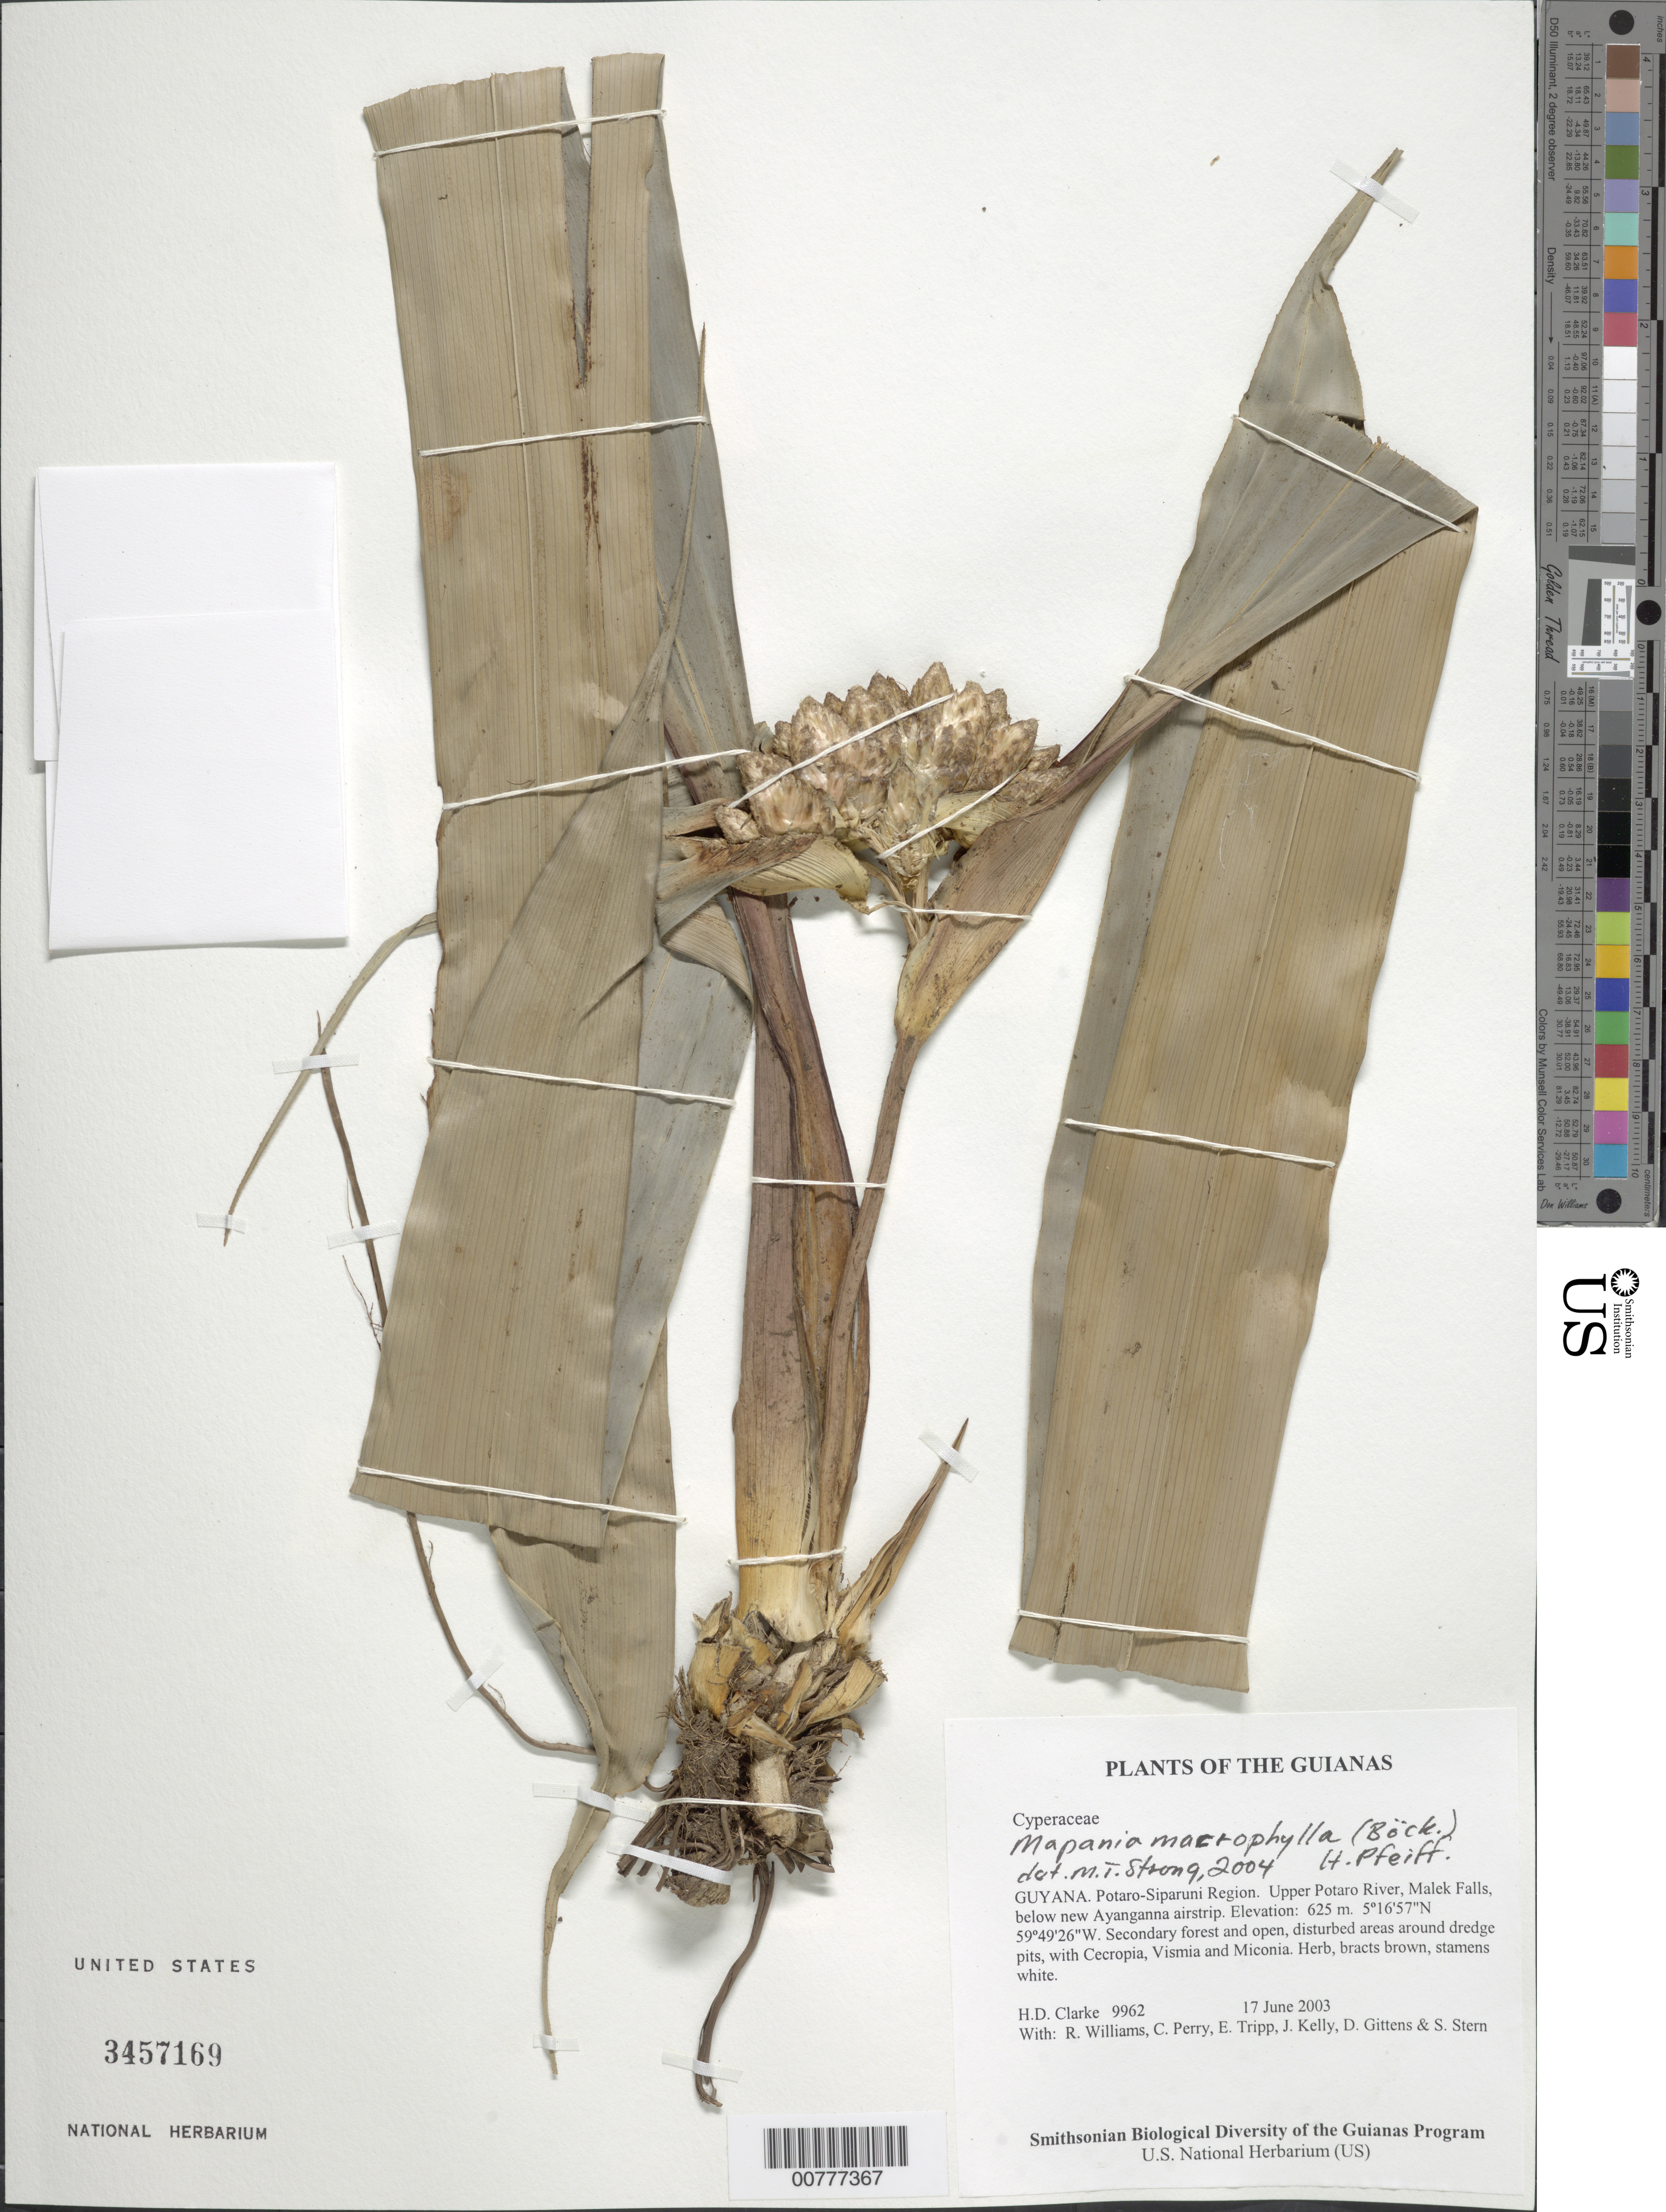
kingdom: Plantae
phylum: Tracheophyta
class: Liliopsida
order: Poales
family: Cyperaceae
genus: Mapania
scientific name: Mapania macrophylla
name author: (Boeckeler) H. Pfeiff.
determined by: Strong, M. T., (US), Smithsonian Institution - National Museum of Natural History (UNITED STATES)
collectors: H. D. Clarke, R. Williams, C. Perry, E. Tripp, J. Kelly, D. Gittens & S. R. Stern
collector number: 9962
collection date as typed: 17 June 2003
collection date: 2003-06-17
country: Guyana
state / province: Potaro-Siparuni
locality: Upper Potaro River, Malek Falls, below new Ayanganna airstrip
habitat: Secondary forest and open, disturbed areas around dredge pits, with Cecropia, Vismia and Miconia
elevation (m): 625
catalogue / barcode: US 3457169